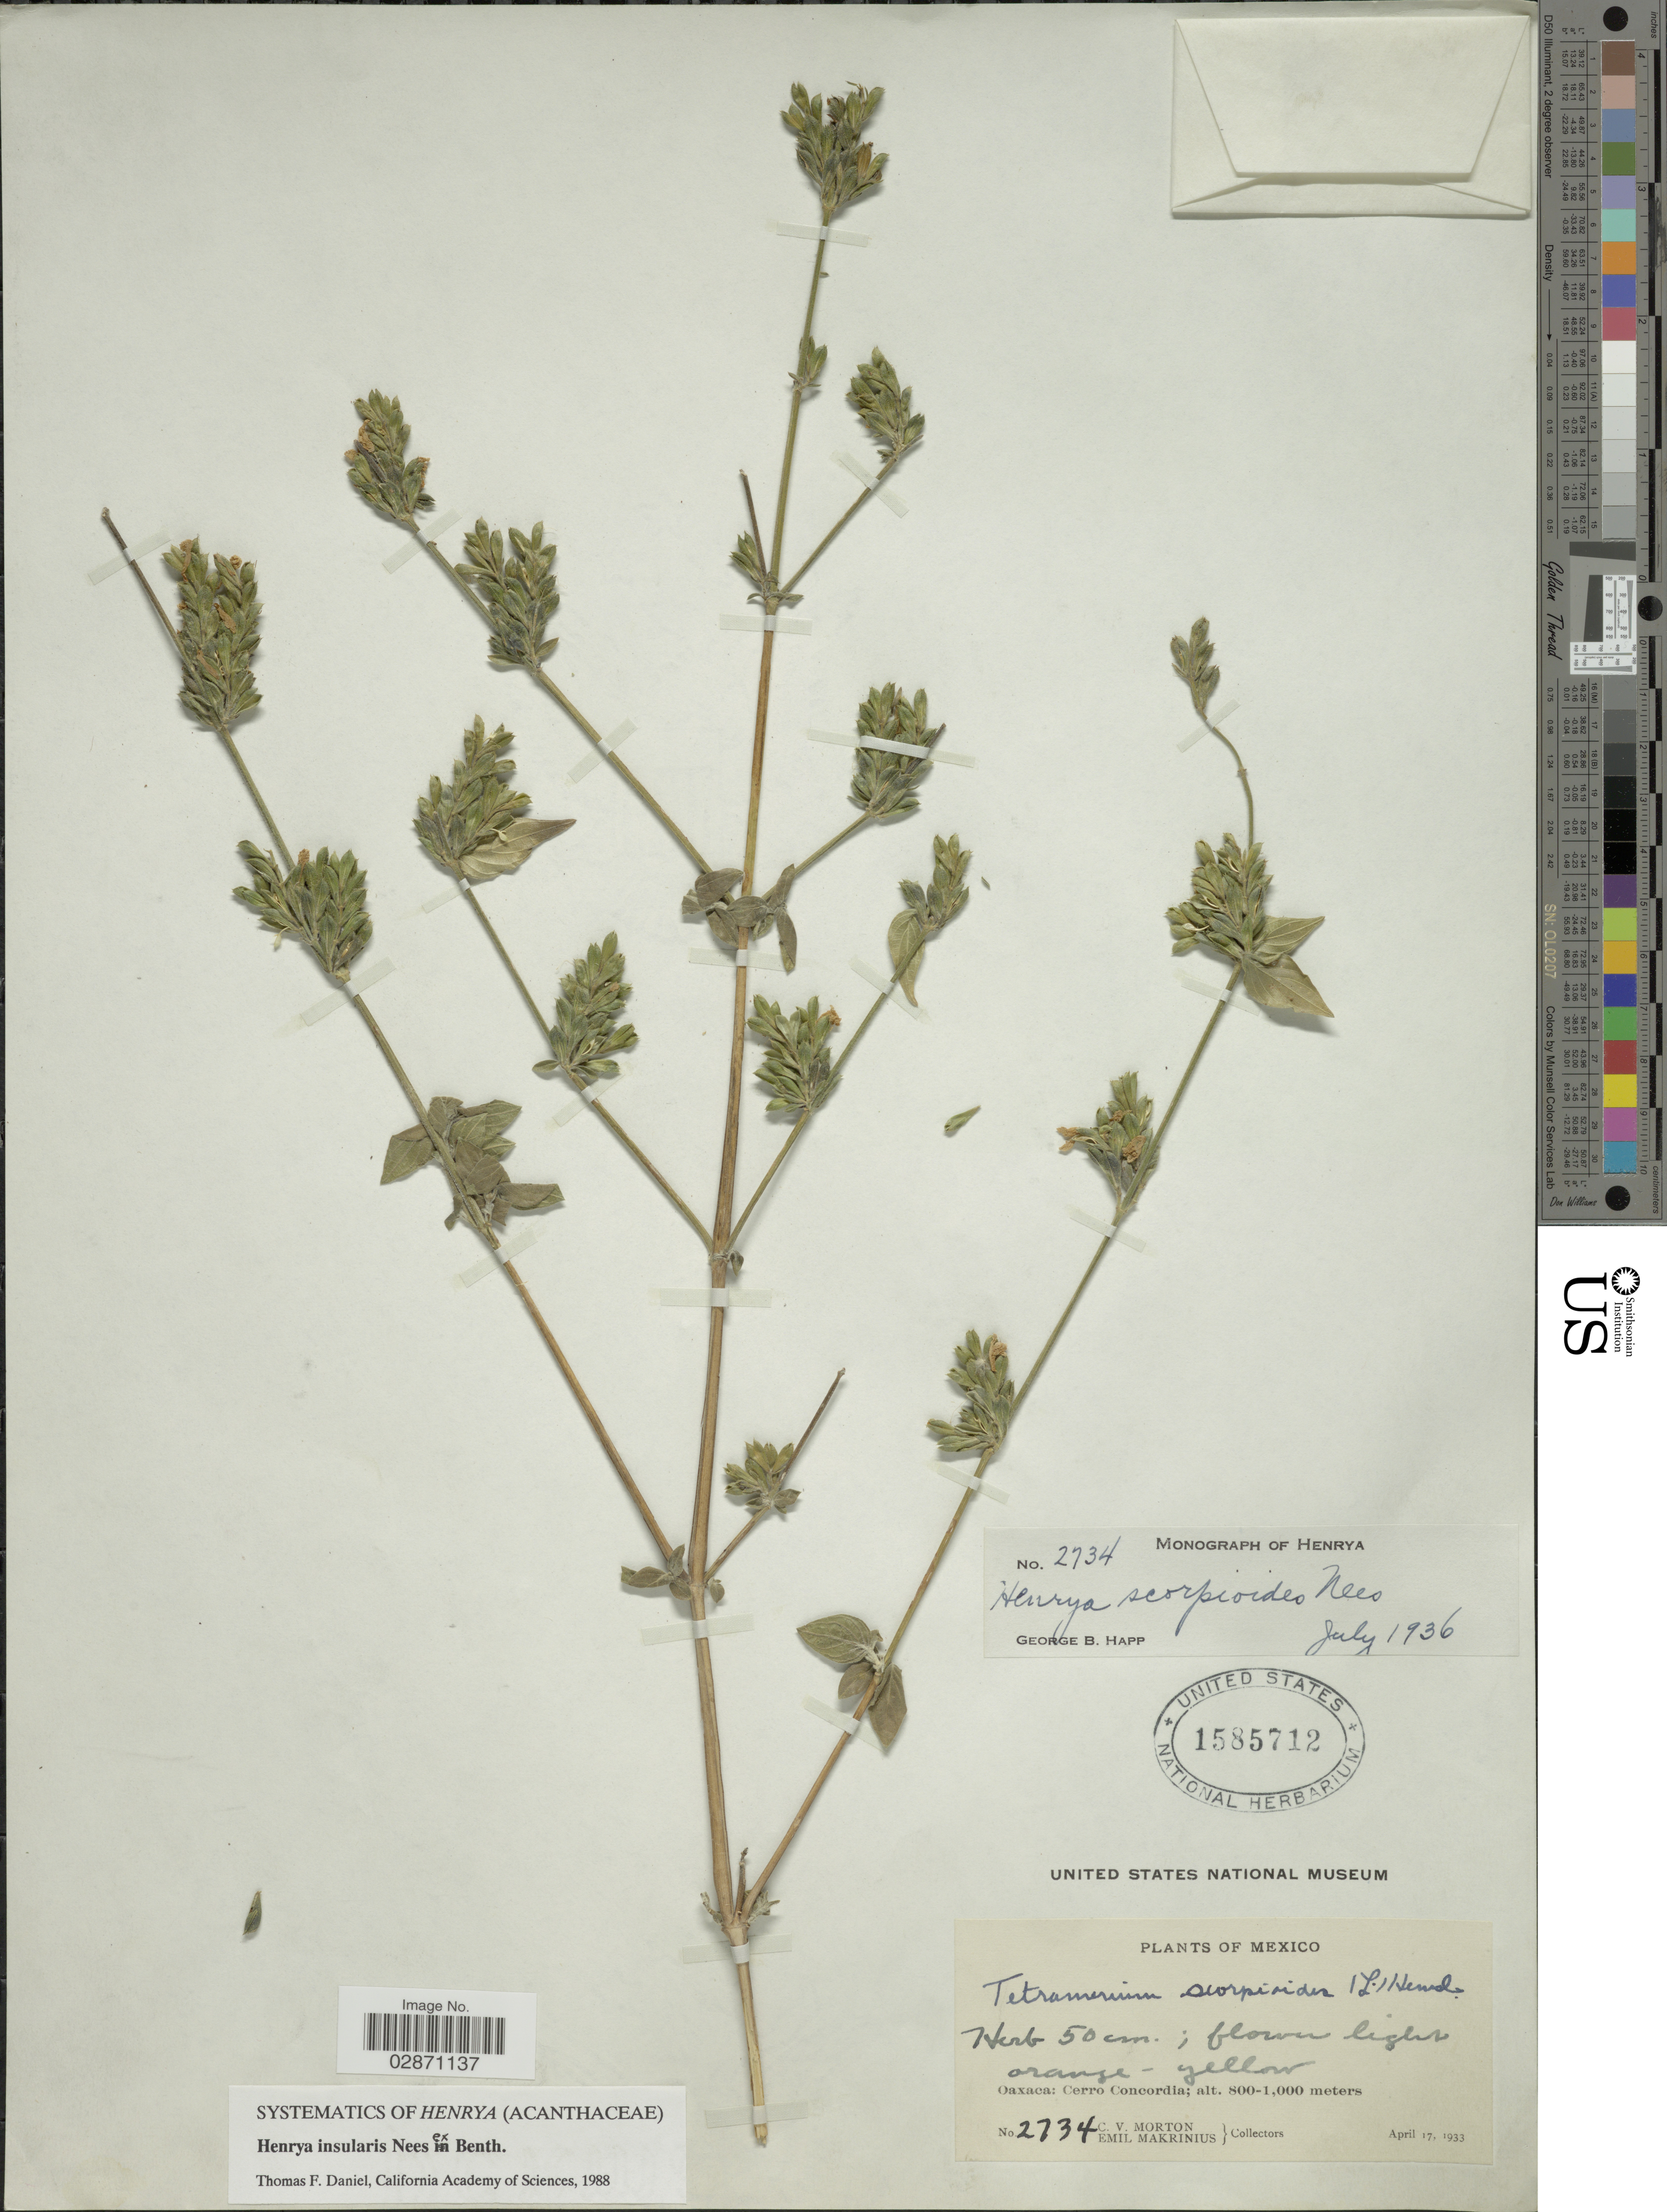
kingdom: Plantae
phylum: Tracheophyta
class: Magnoliopsida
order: Lamiales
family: Acanthaceae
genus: Henrya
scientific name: Henrya insularis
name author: Nees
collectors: C. V. Morton & E. Makrinius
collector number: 2734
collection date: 1933-04-17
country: Mexico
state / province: Oaxaca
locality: Cerro Concordia.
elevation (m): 800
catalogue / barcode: US 1585712